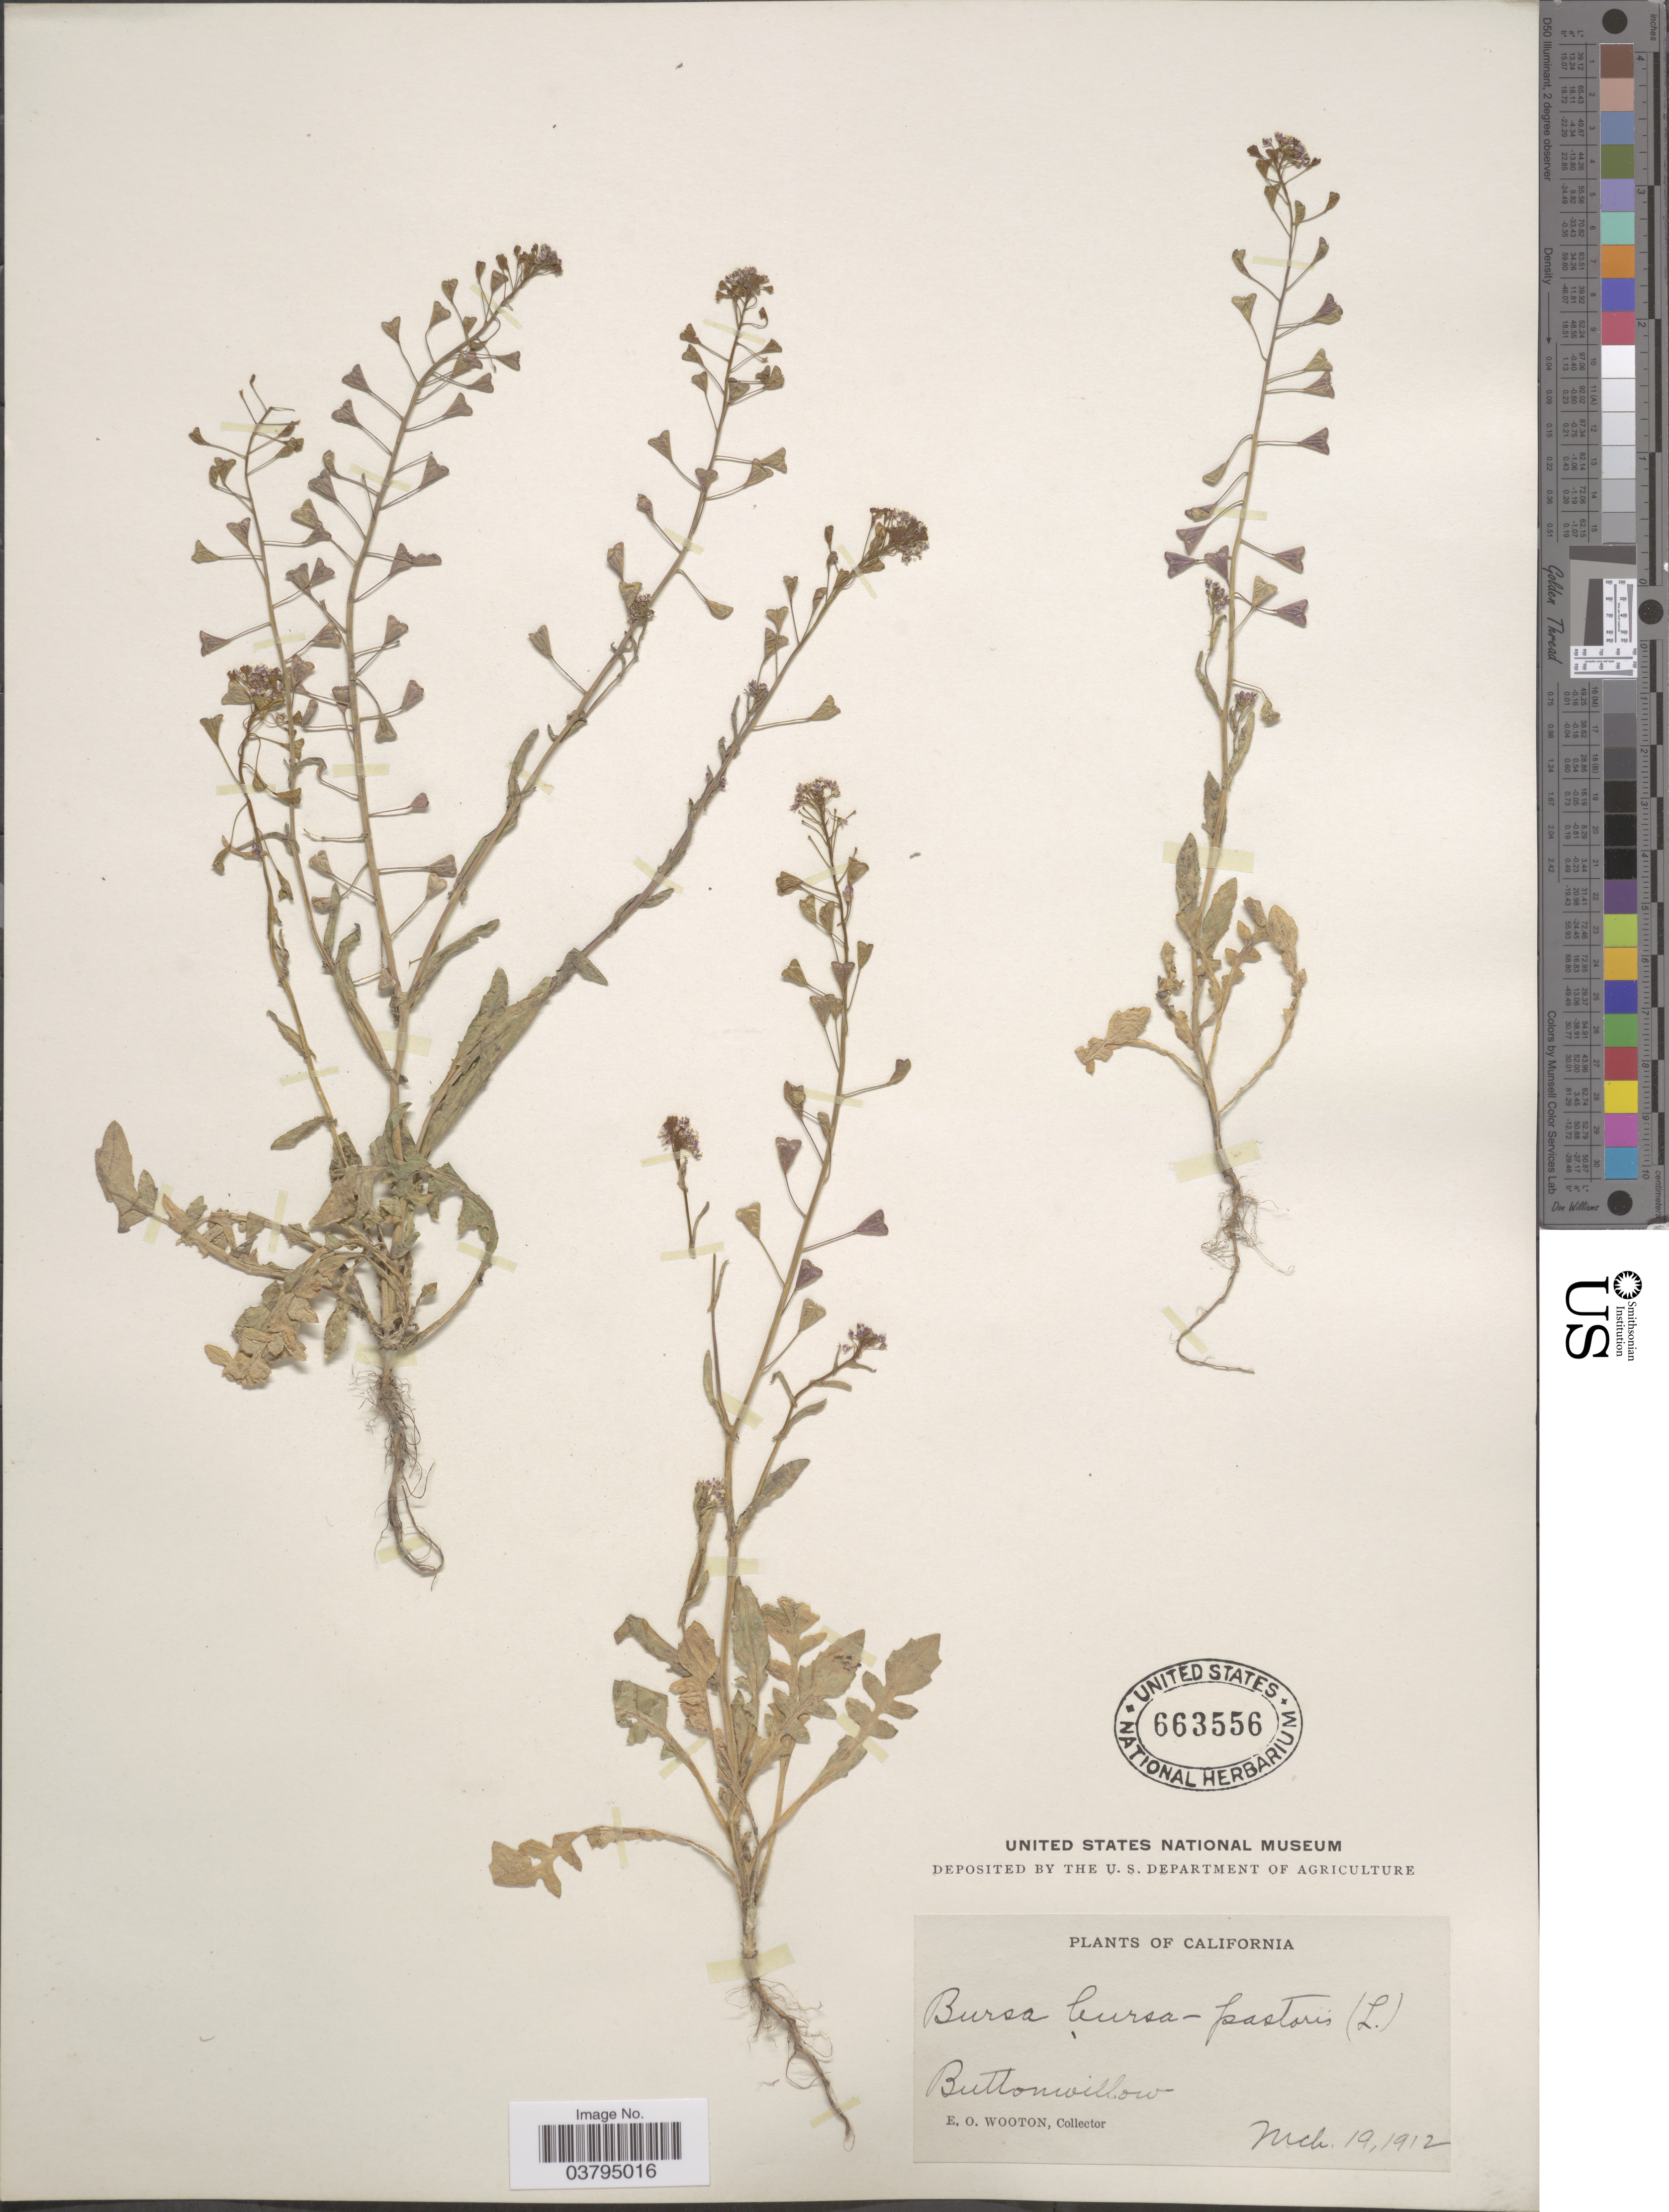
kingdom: Plantae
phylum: Tracheophyta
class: Magnoliopsida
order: Brassicales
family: Brassicaceae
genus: Capsella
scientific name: Capsella bursa-pastoris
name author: (L.) Medik.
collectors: E. O. Wooton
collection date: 1912-03-19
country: United States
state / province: California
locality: Buttonwillow.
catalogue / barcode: US 663556